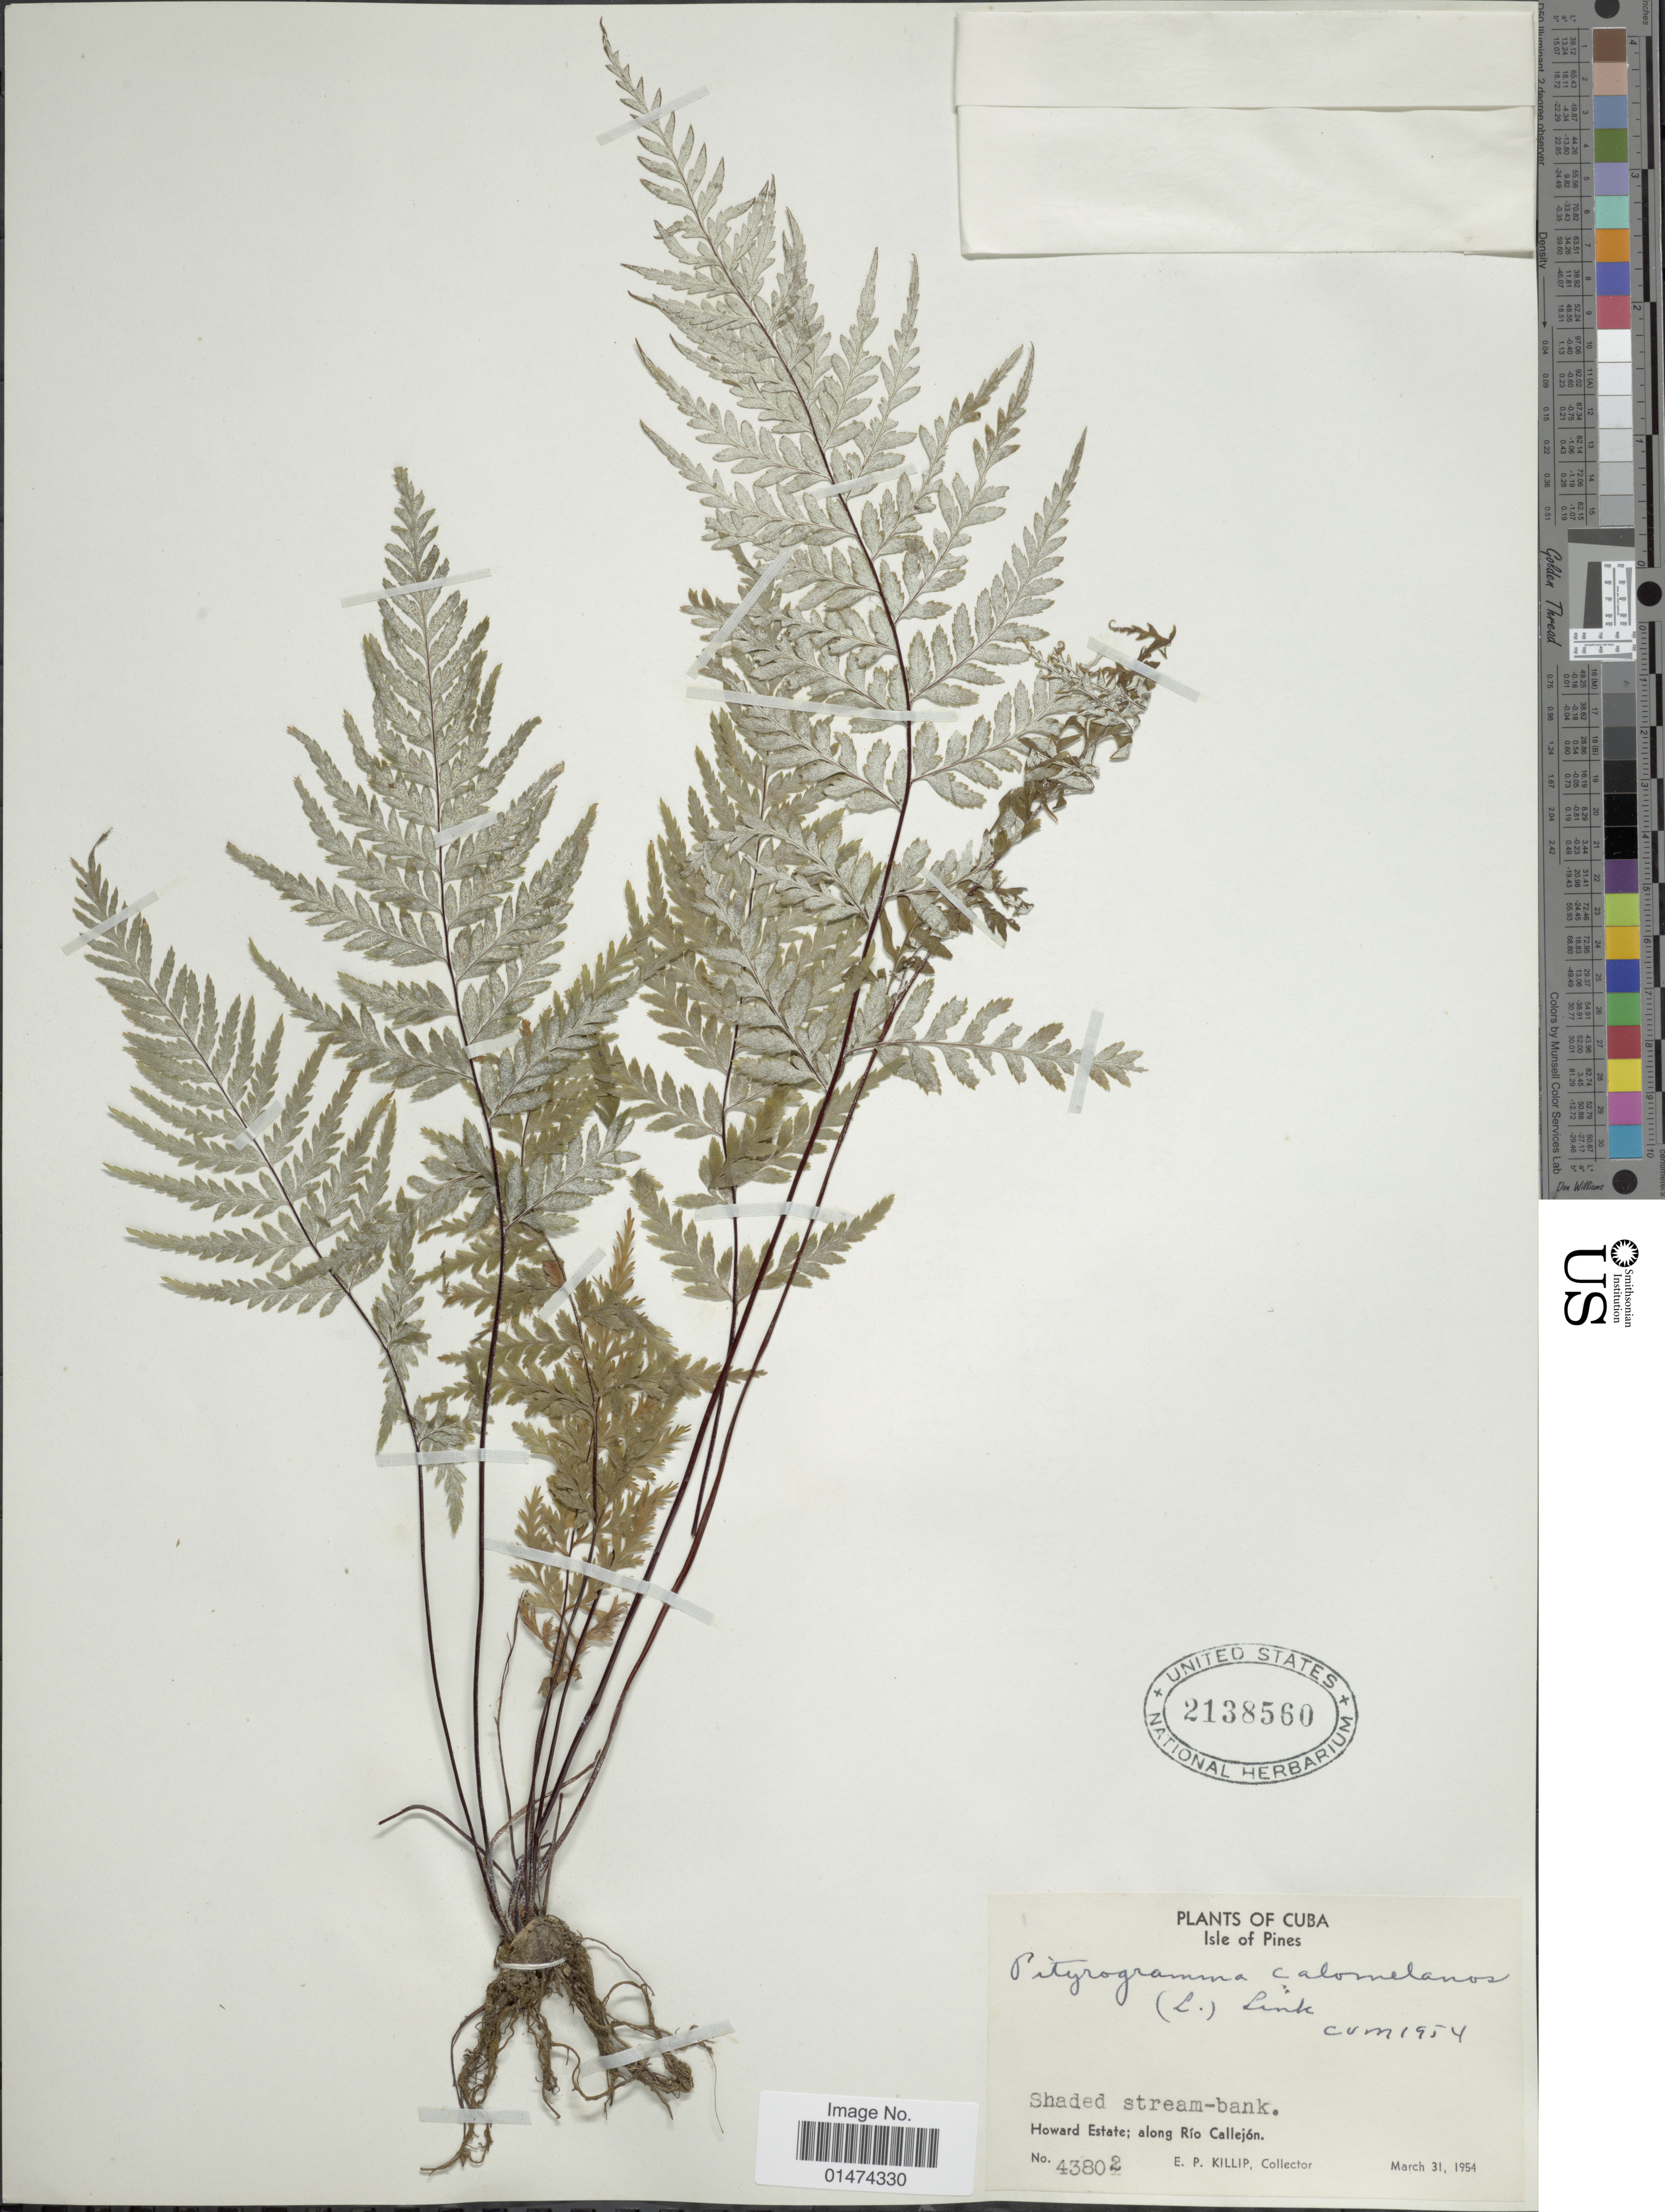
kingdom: Plantae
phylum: Tracheophyta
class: Polypodiopsida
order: Polypodiales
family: Pteridaceae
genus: Pityrogramma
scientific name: Pityrogramma calomelanos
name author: (L.) Link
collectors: E. P. Killip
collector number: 43802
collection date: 1954-03-31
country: New Caledonia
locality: Isle of Pines, Howard Estate; along Rio Callejon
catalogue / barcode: US 2138560